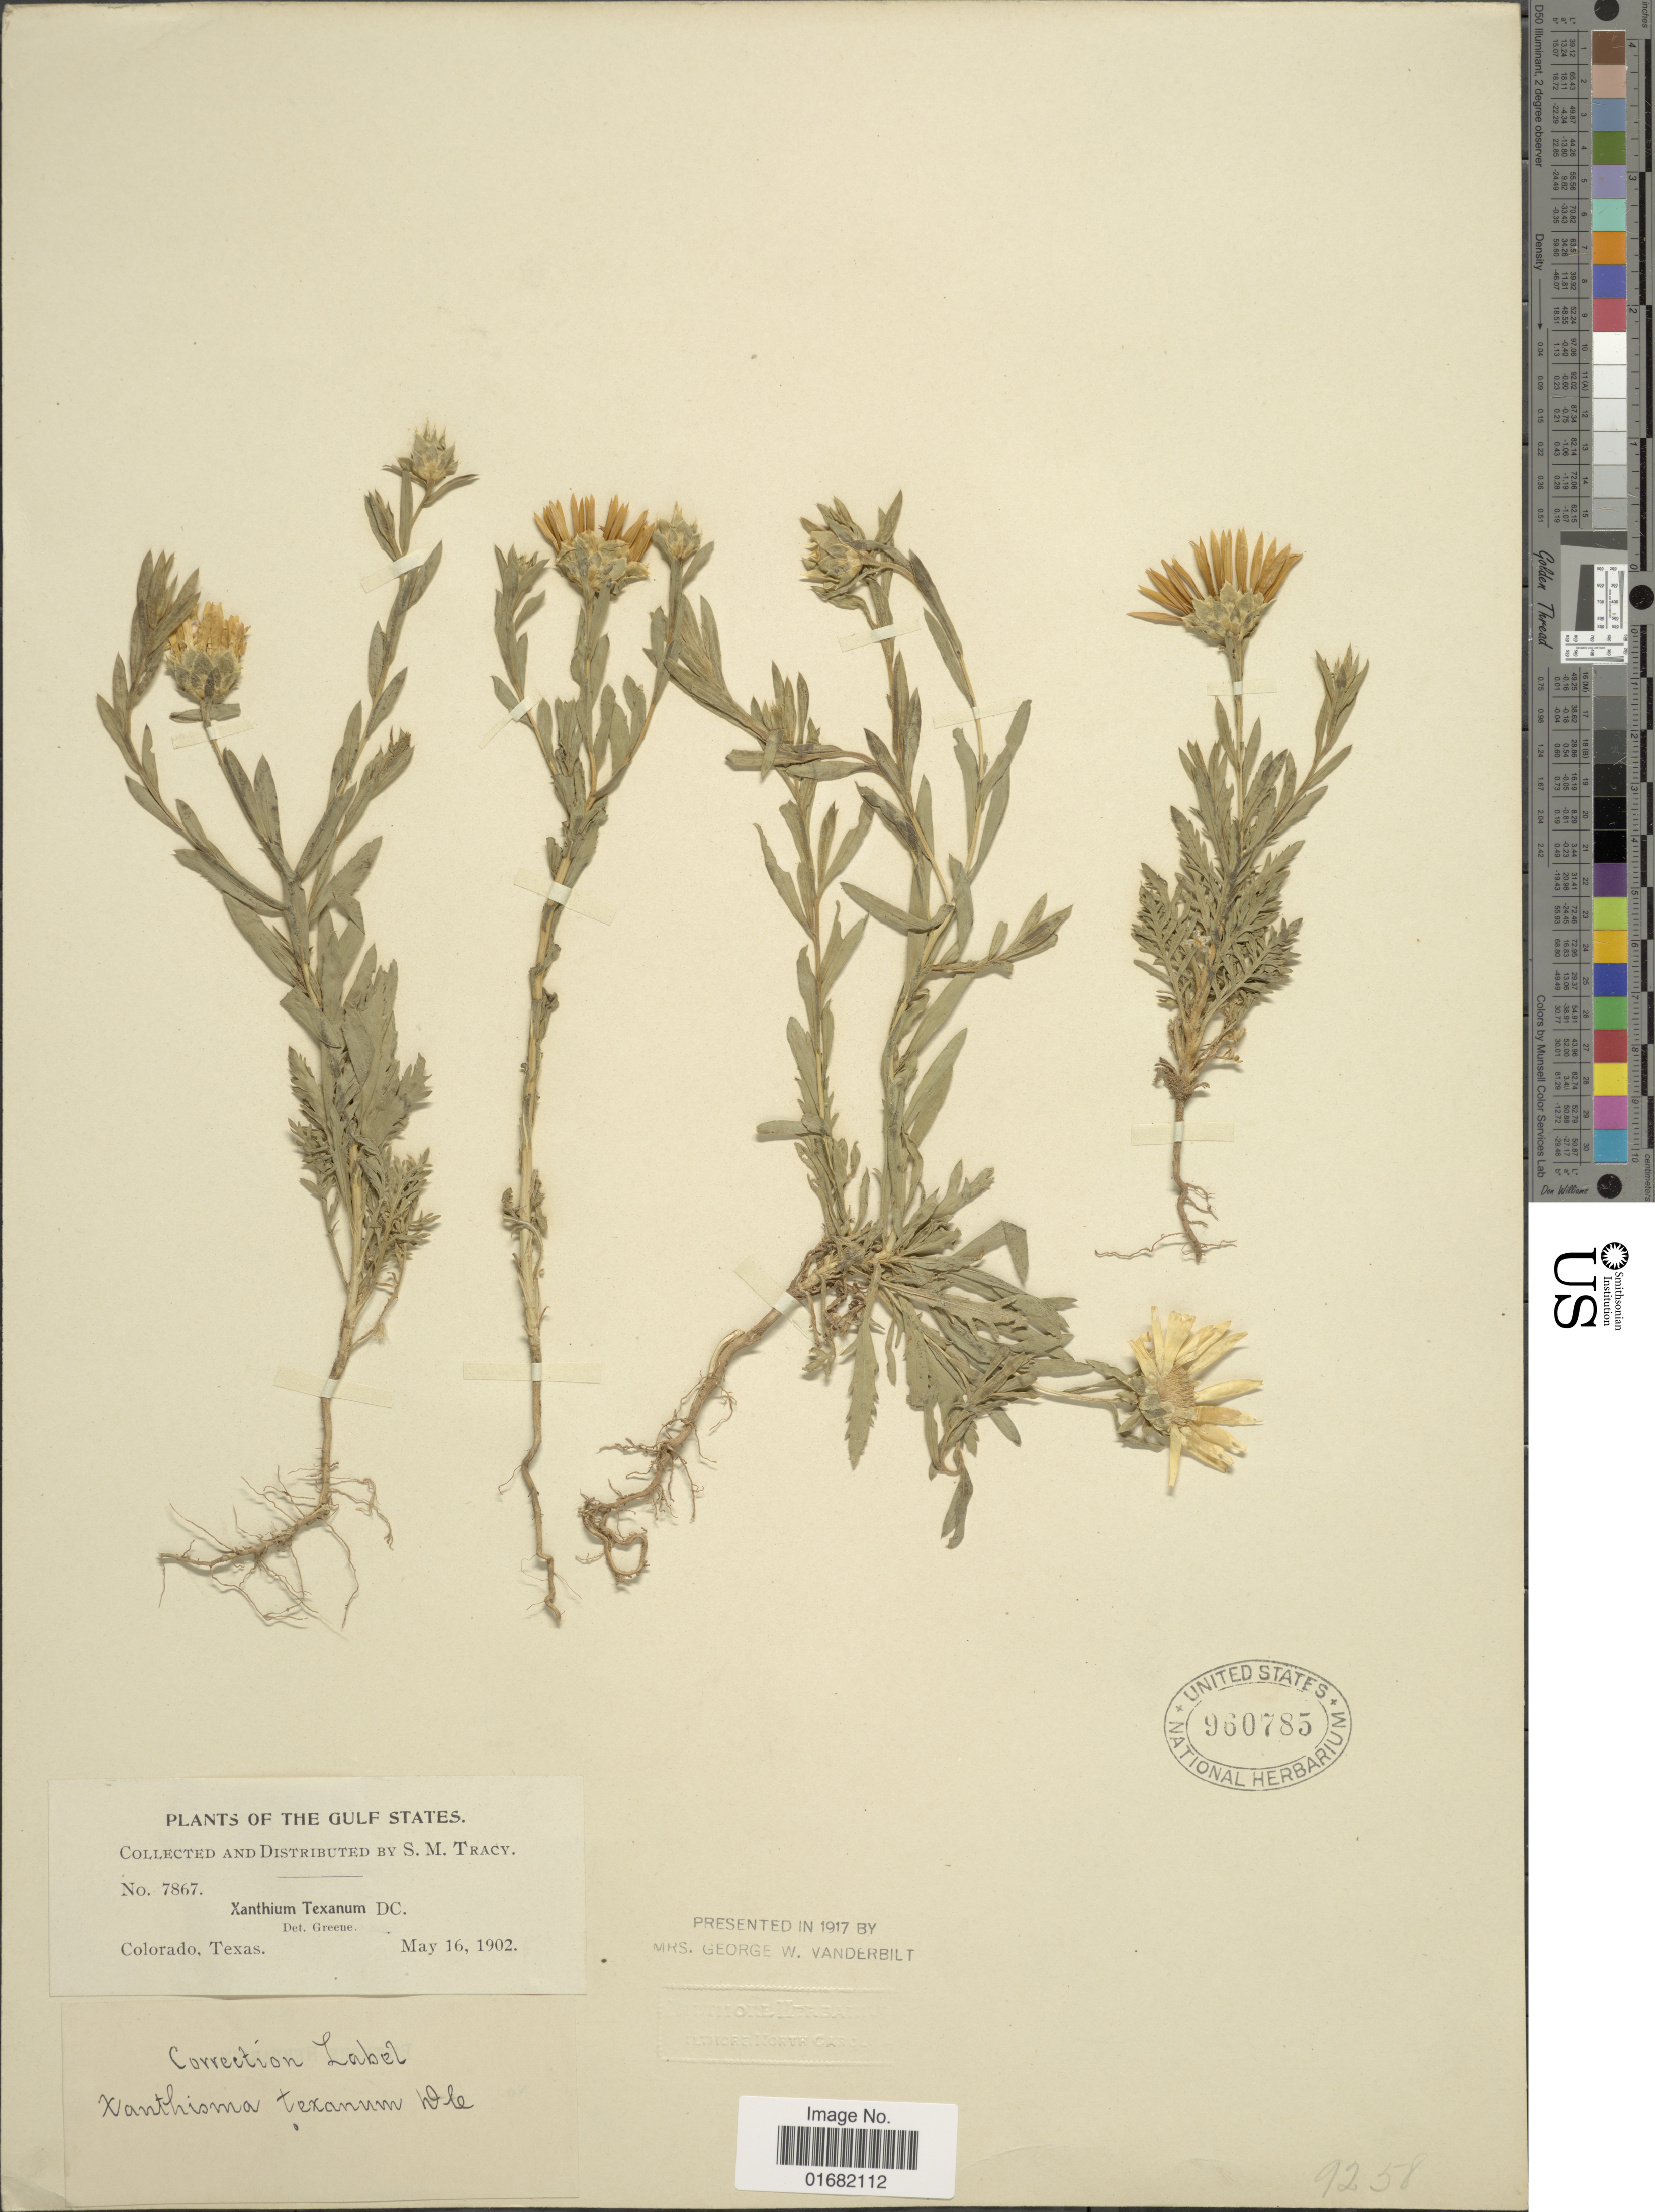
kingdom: Plantae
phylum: Tracheophyta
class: Magnoliopsida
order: Asterales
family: Asteraceae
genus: Xanthisma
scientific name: Xanthisma texanum var. orientalis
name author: Semple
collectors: S. M. Tracy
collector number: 7867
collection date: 1902-05-16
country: United States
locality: Gulf States. Colorado, Texas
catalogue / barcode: US 960785